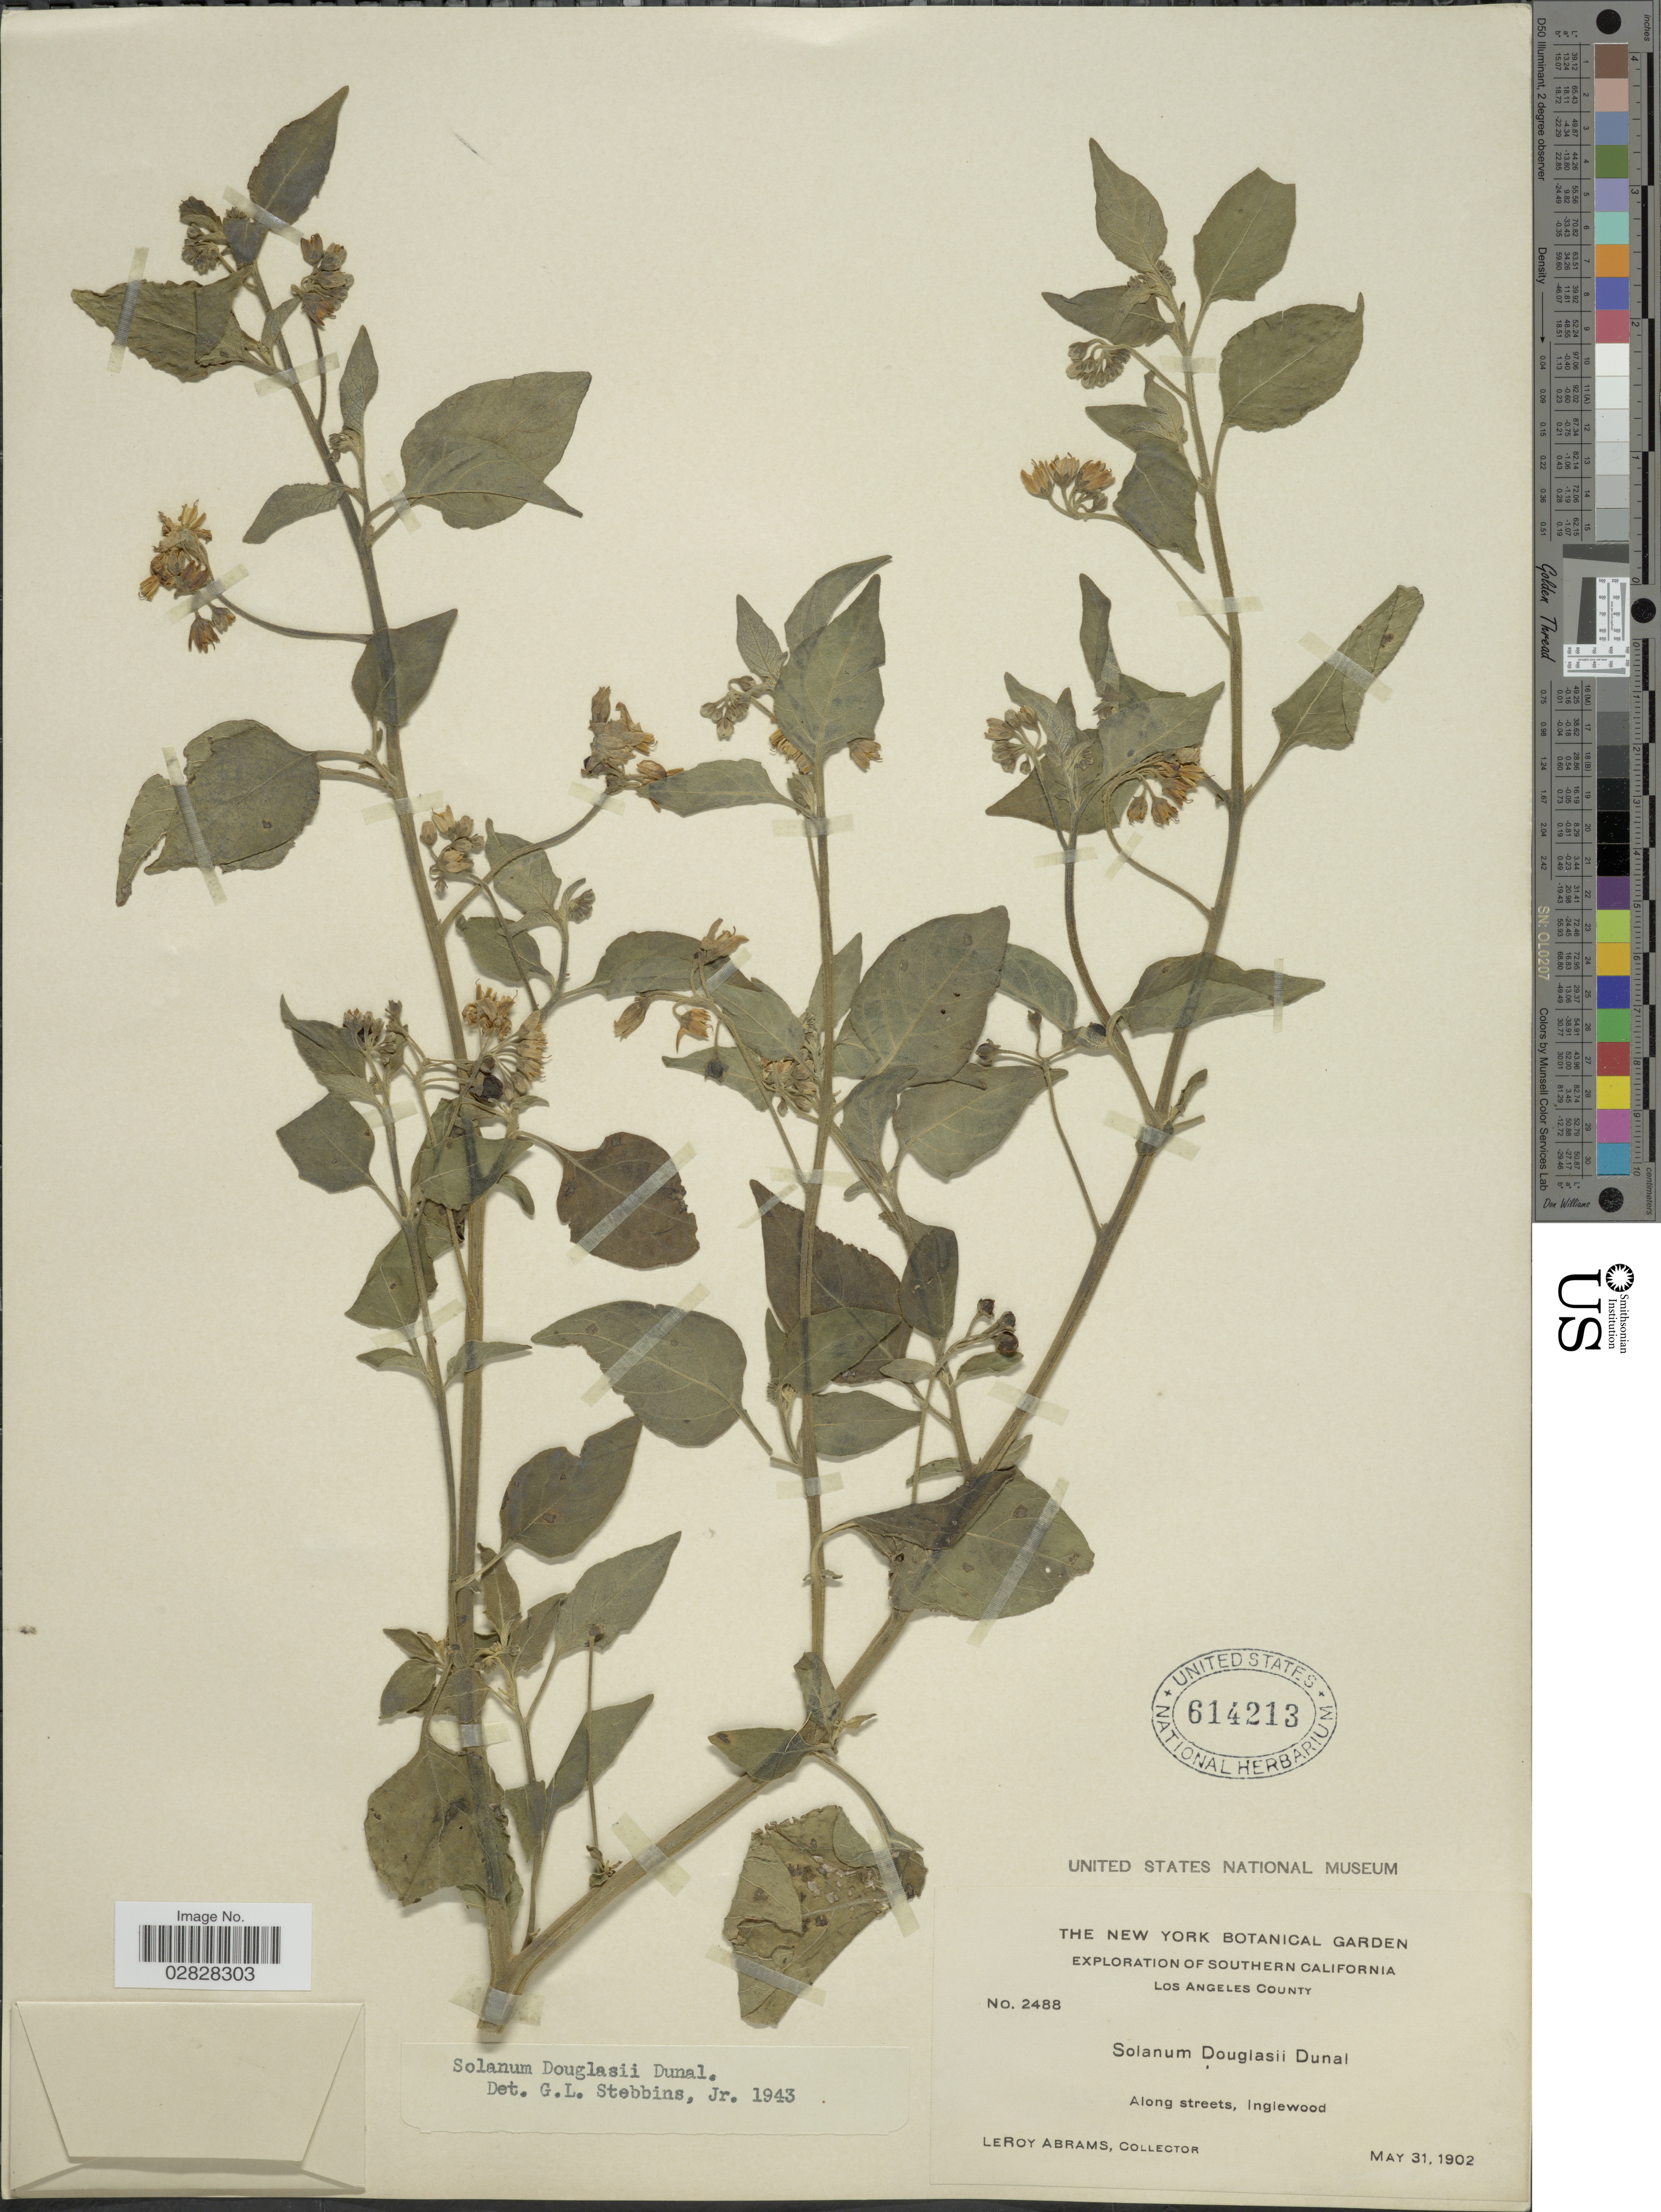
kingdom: Plantae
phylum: Tracheophyta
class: Magnoliopsida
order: Solanales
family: Solanaceae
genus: Solanum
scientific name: Solanum douglasii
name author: Dunal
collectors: L. Abrams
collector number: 2488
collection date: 1902-05-31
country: United States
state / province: California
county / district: Los Angeles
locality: Southern California. Los Angeles County. Along streets, Inglewood.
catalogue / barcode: US 614213